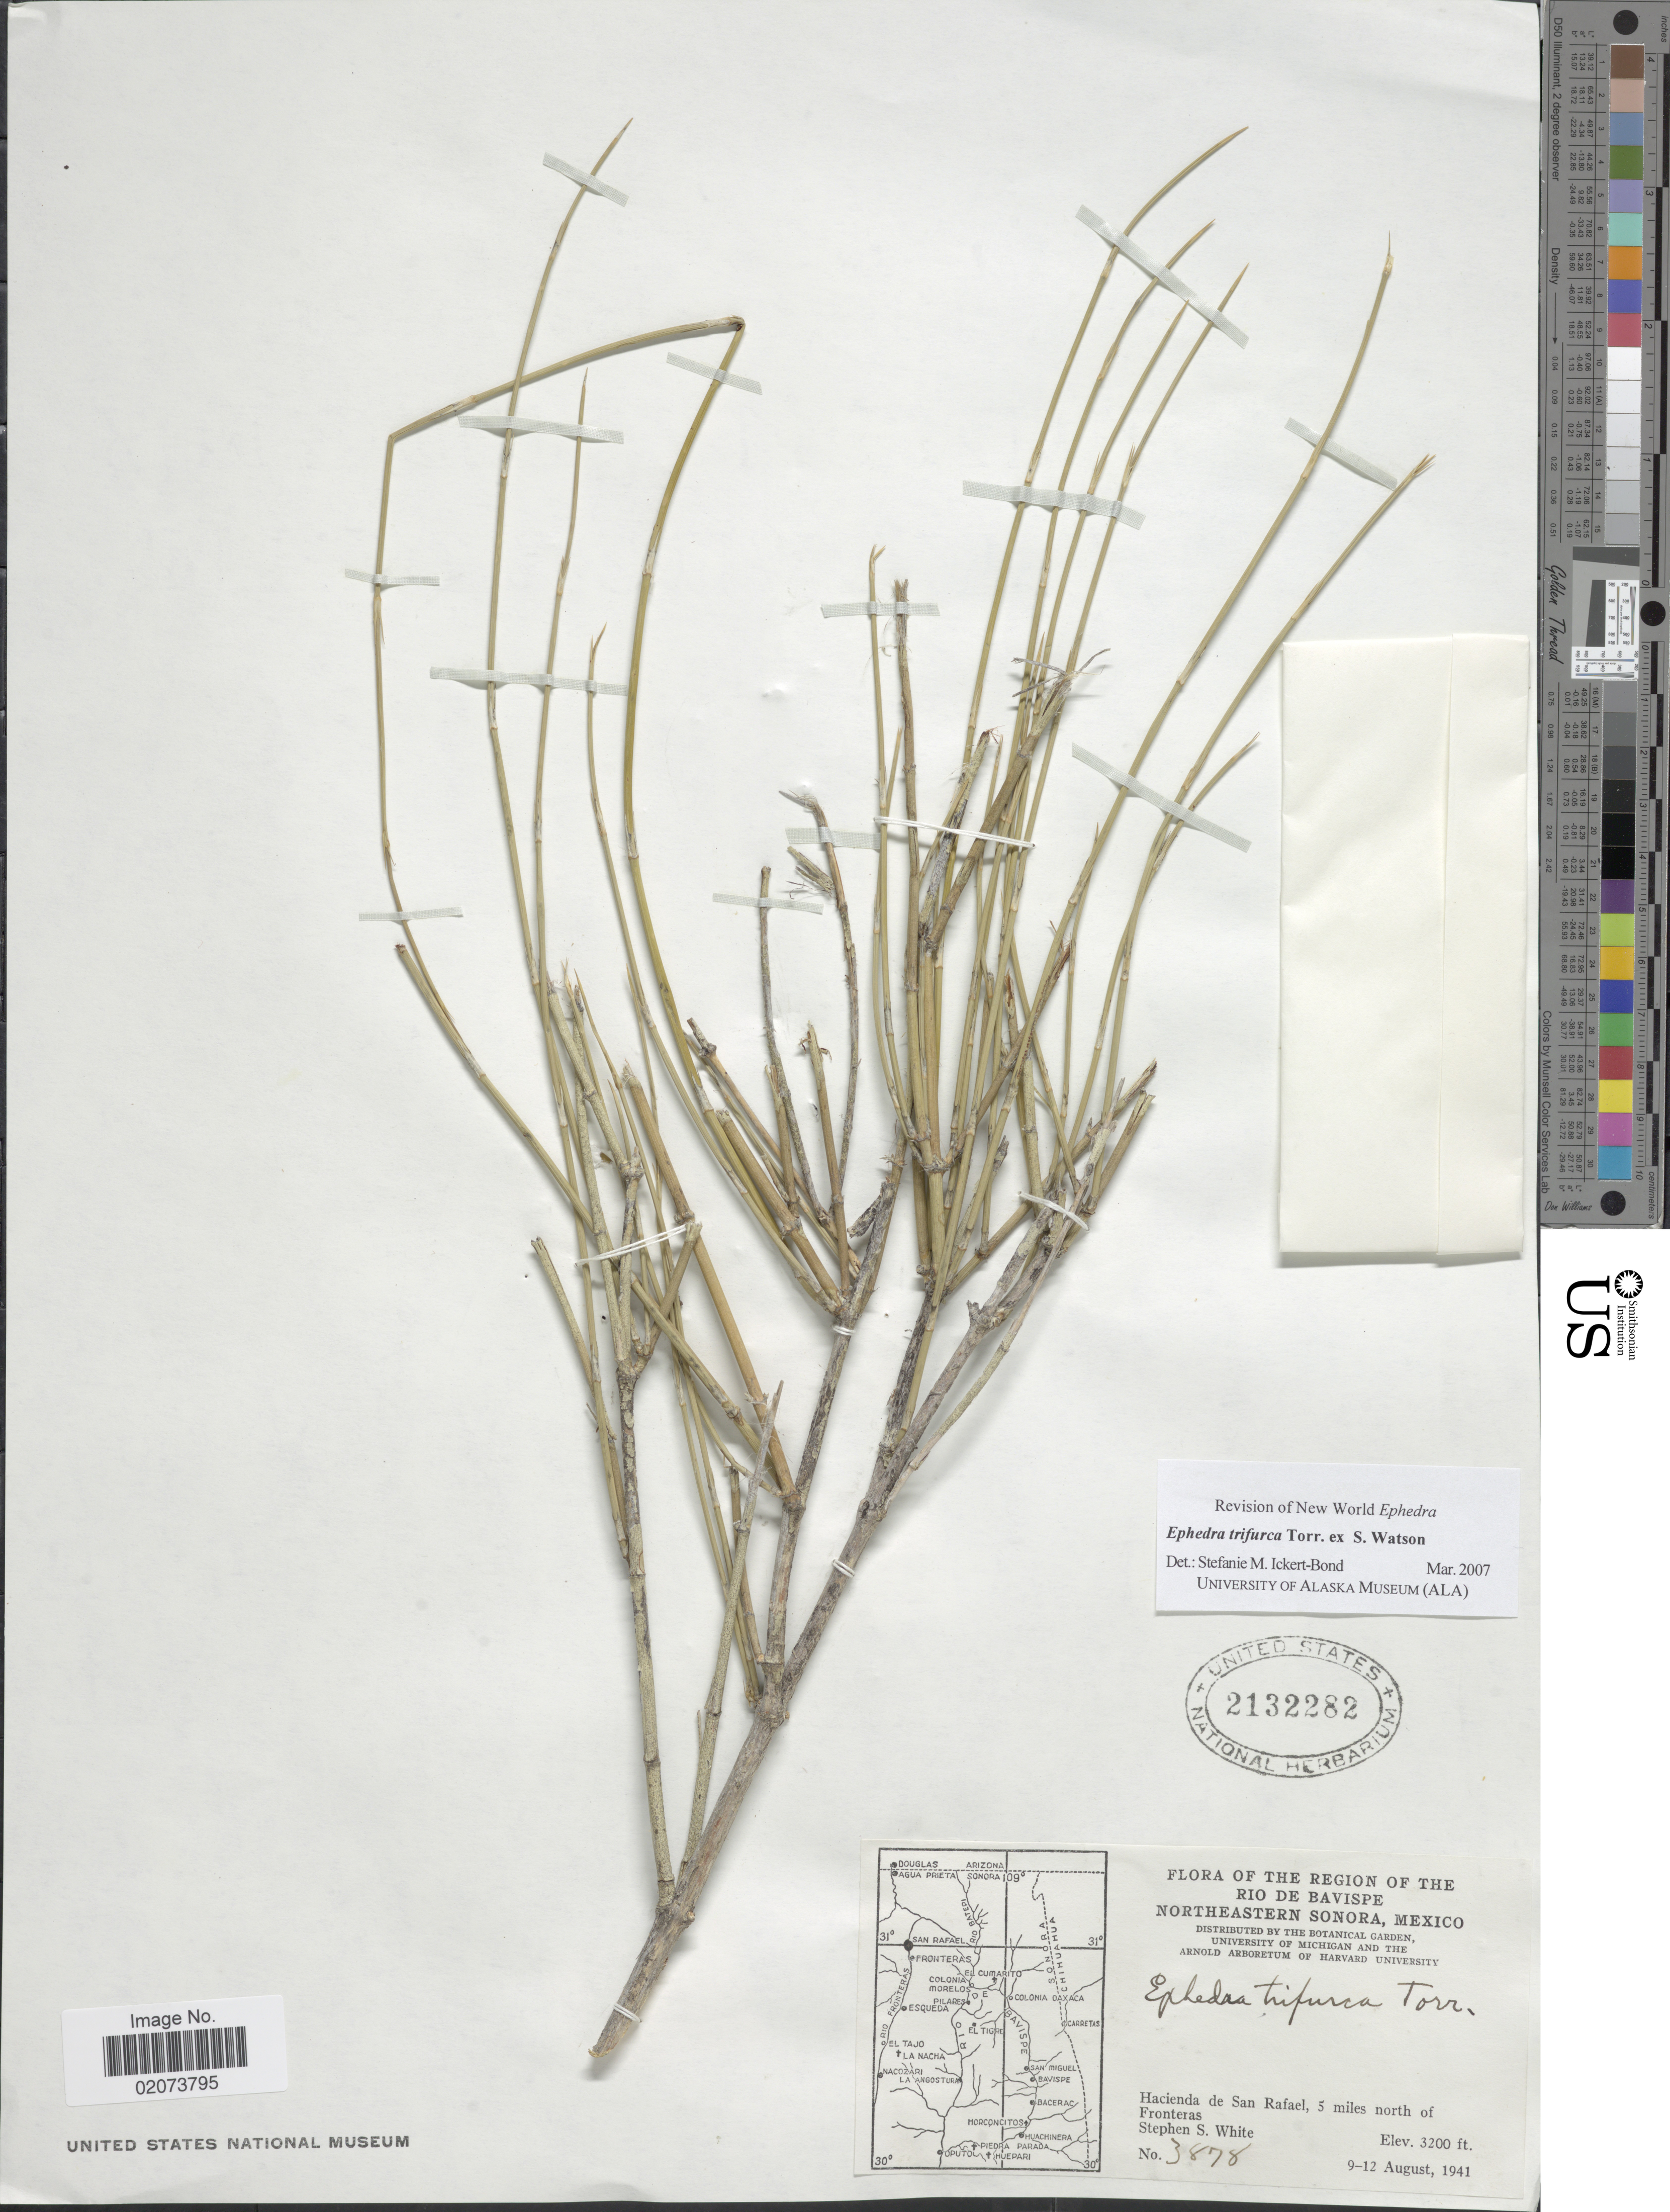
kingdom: Plantae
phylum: Tracheophyta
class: Gnetopsida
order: Ephedrales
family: Ephedraceae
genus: Ephedra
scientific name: Ephedra trifurca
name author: Torr. ex S. Watson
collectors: S. S. White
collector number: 3878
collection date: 1941-08-09/1941-08-12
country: Mexico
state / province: Sonora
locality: The Region of The Rio De Bavispe, Northeastern Sonoira, Mexico, Hacienda de San Rafael, 5 miles north of Fronteras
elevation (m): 975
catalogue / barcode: US 2132282